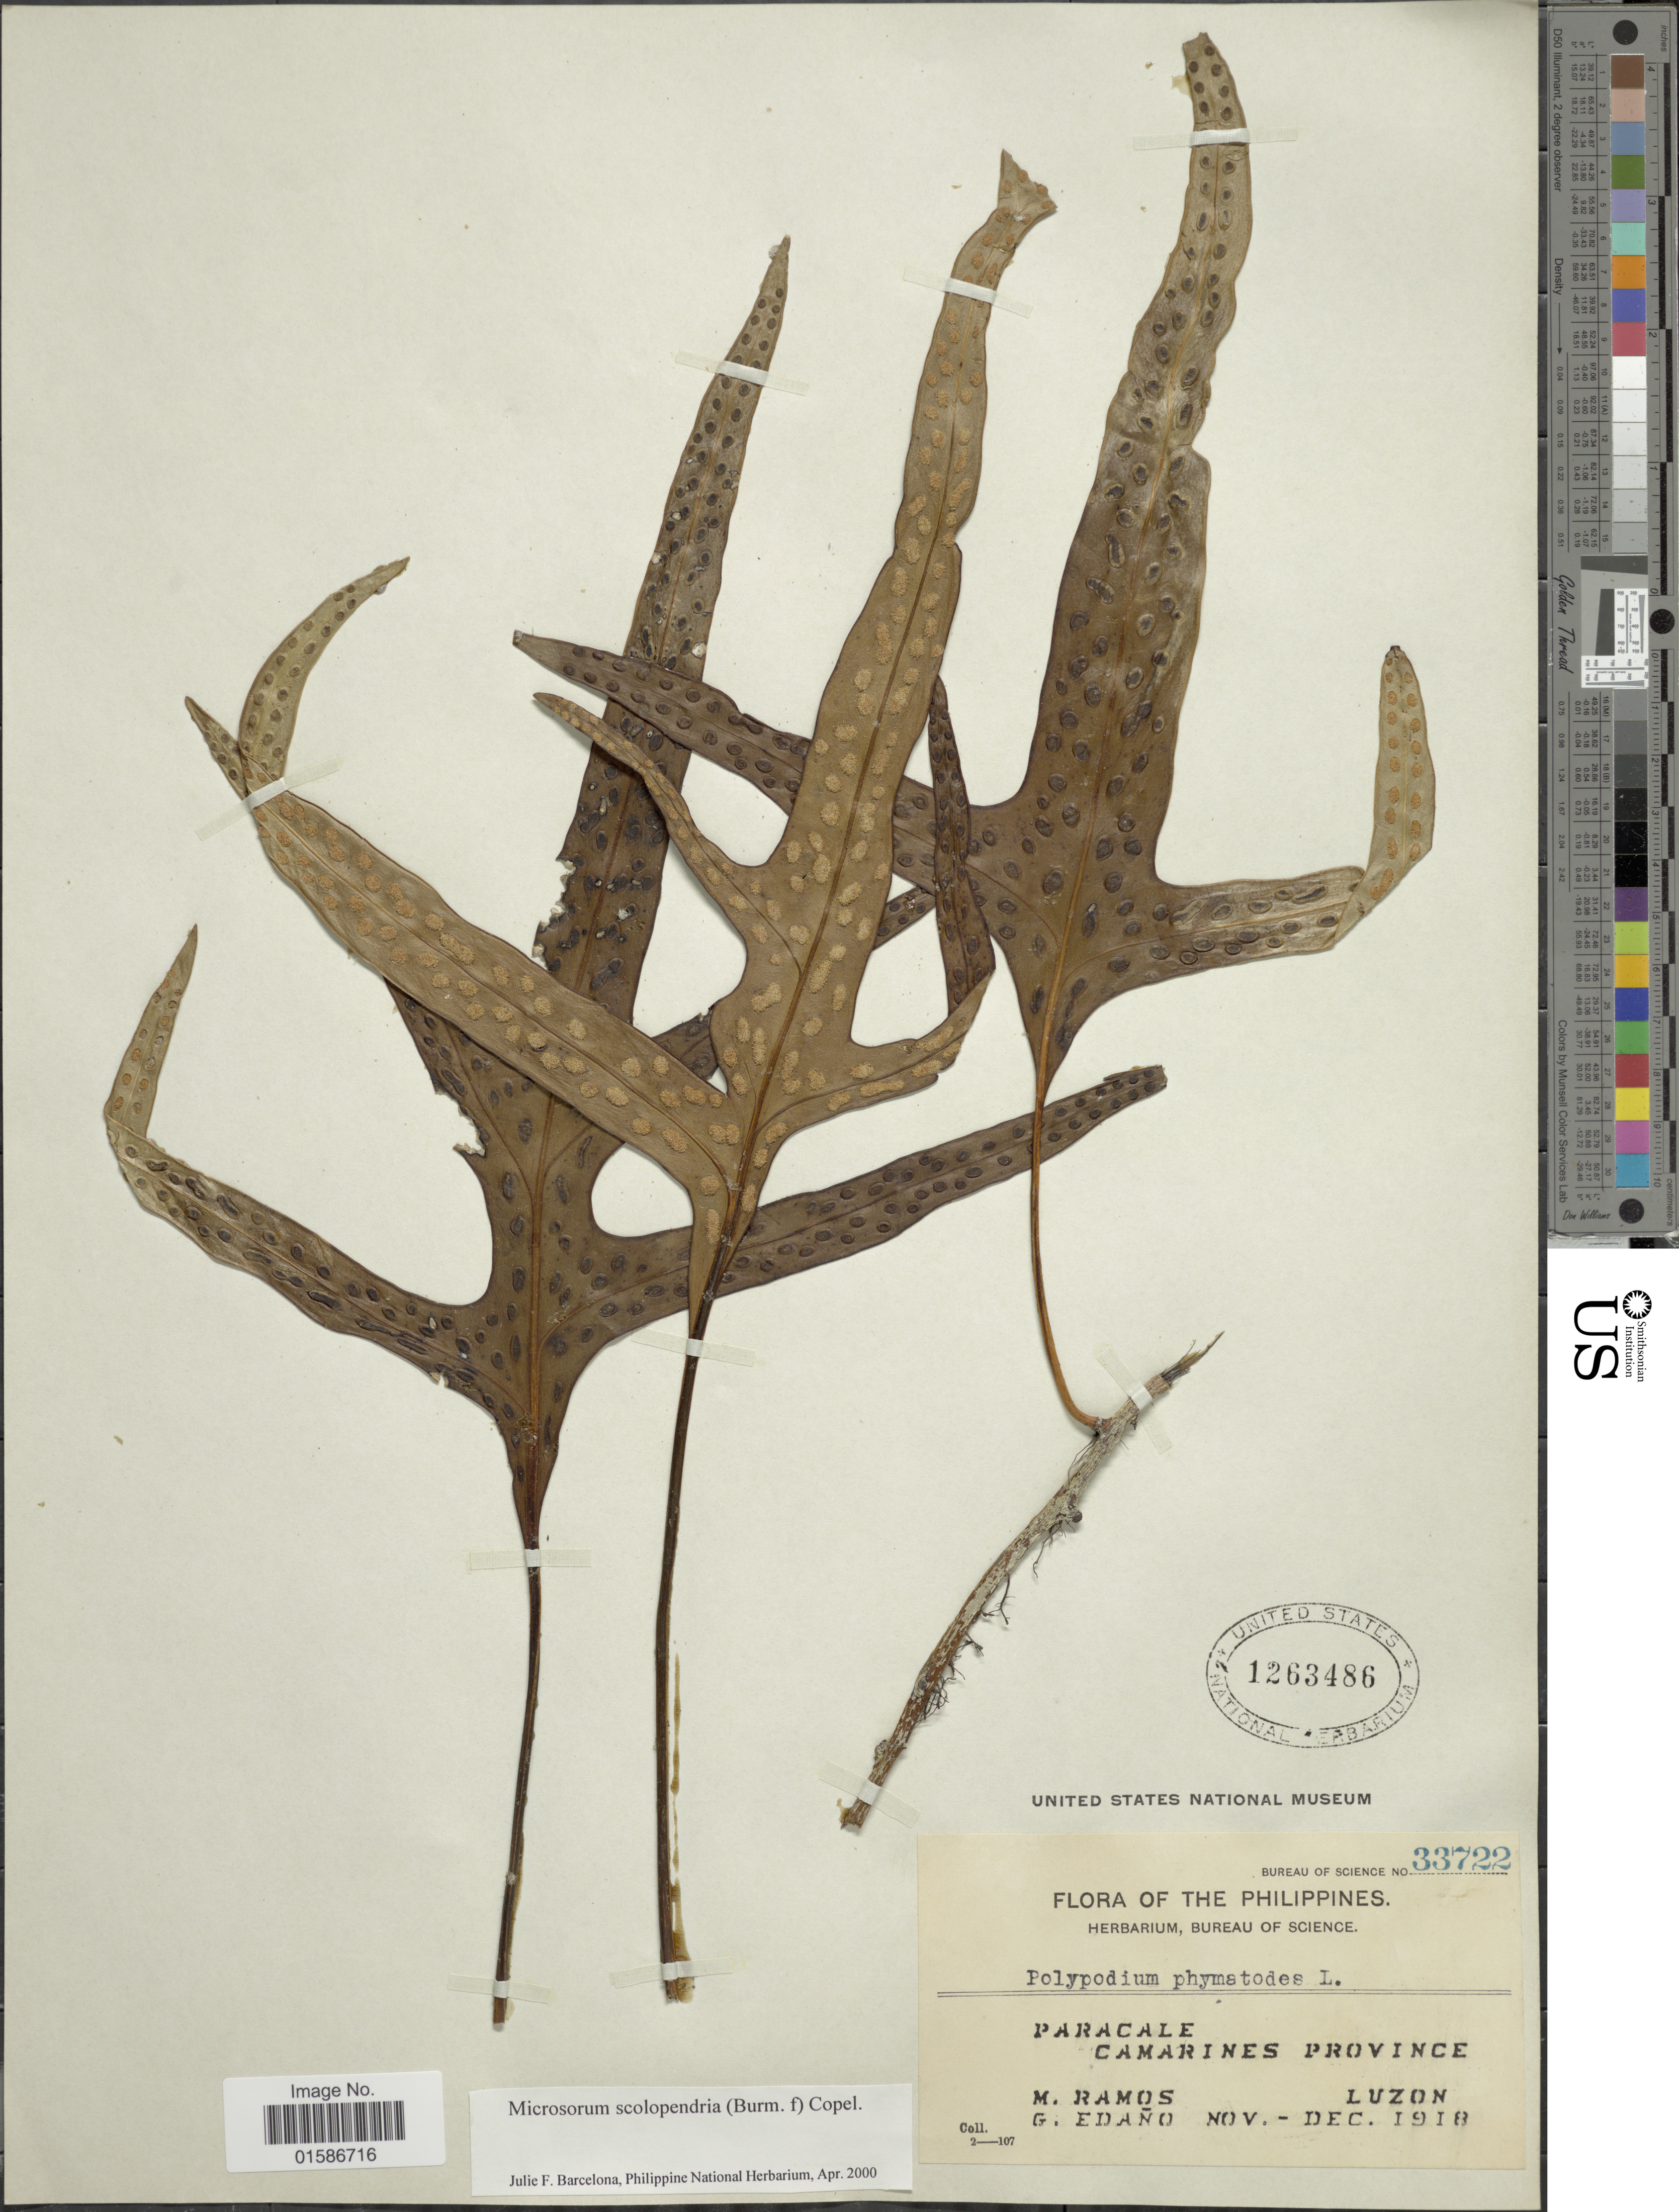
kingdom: Plantae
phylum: Tracheophyta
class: Polypodiopsida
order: Polypodiales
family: Polypodiaceae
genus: Microsorum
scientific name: Microsorum scolopendria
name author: (Burm. f.) Copel.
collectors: M. Ramos & G. Edaño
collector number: Bureau of Science 33722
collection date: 1918-11/1918-12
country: Philippines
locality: Paracale, Camarines Province, Luzon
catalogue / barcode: US 1263486